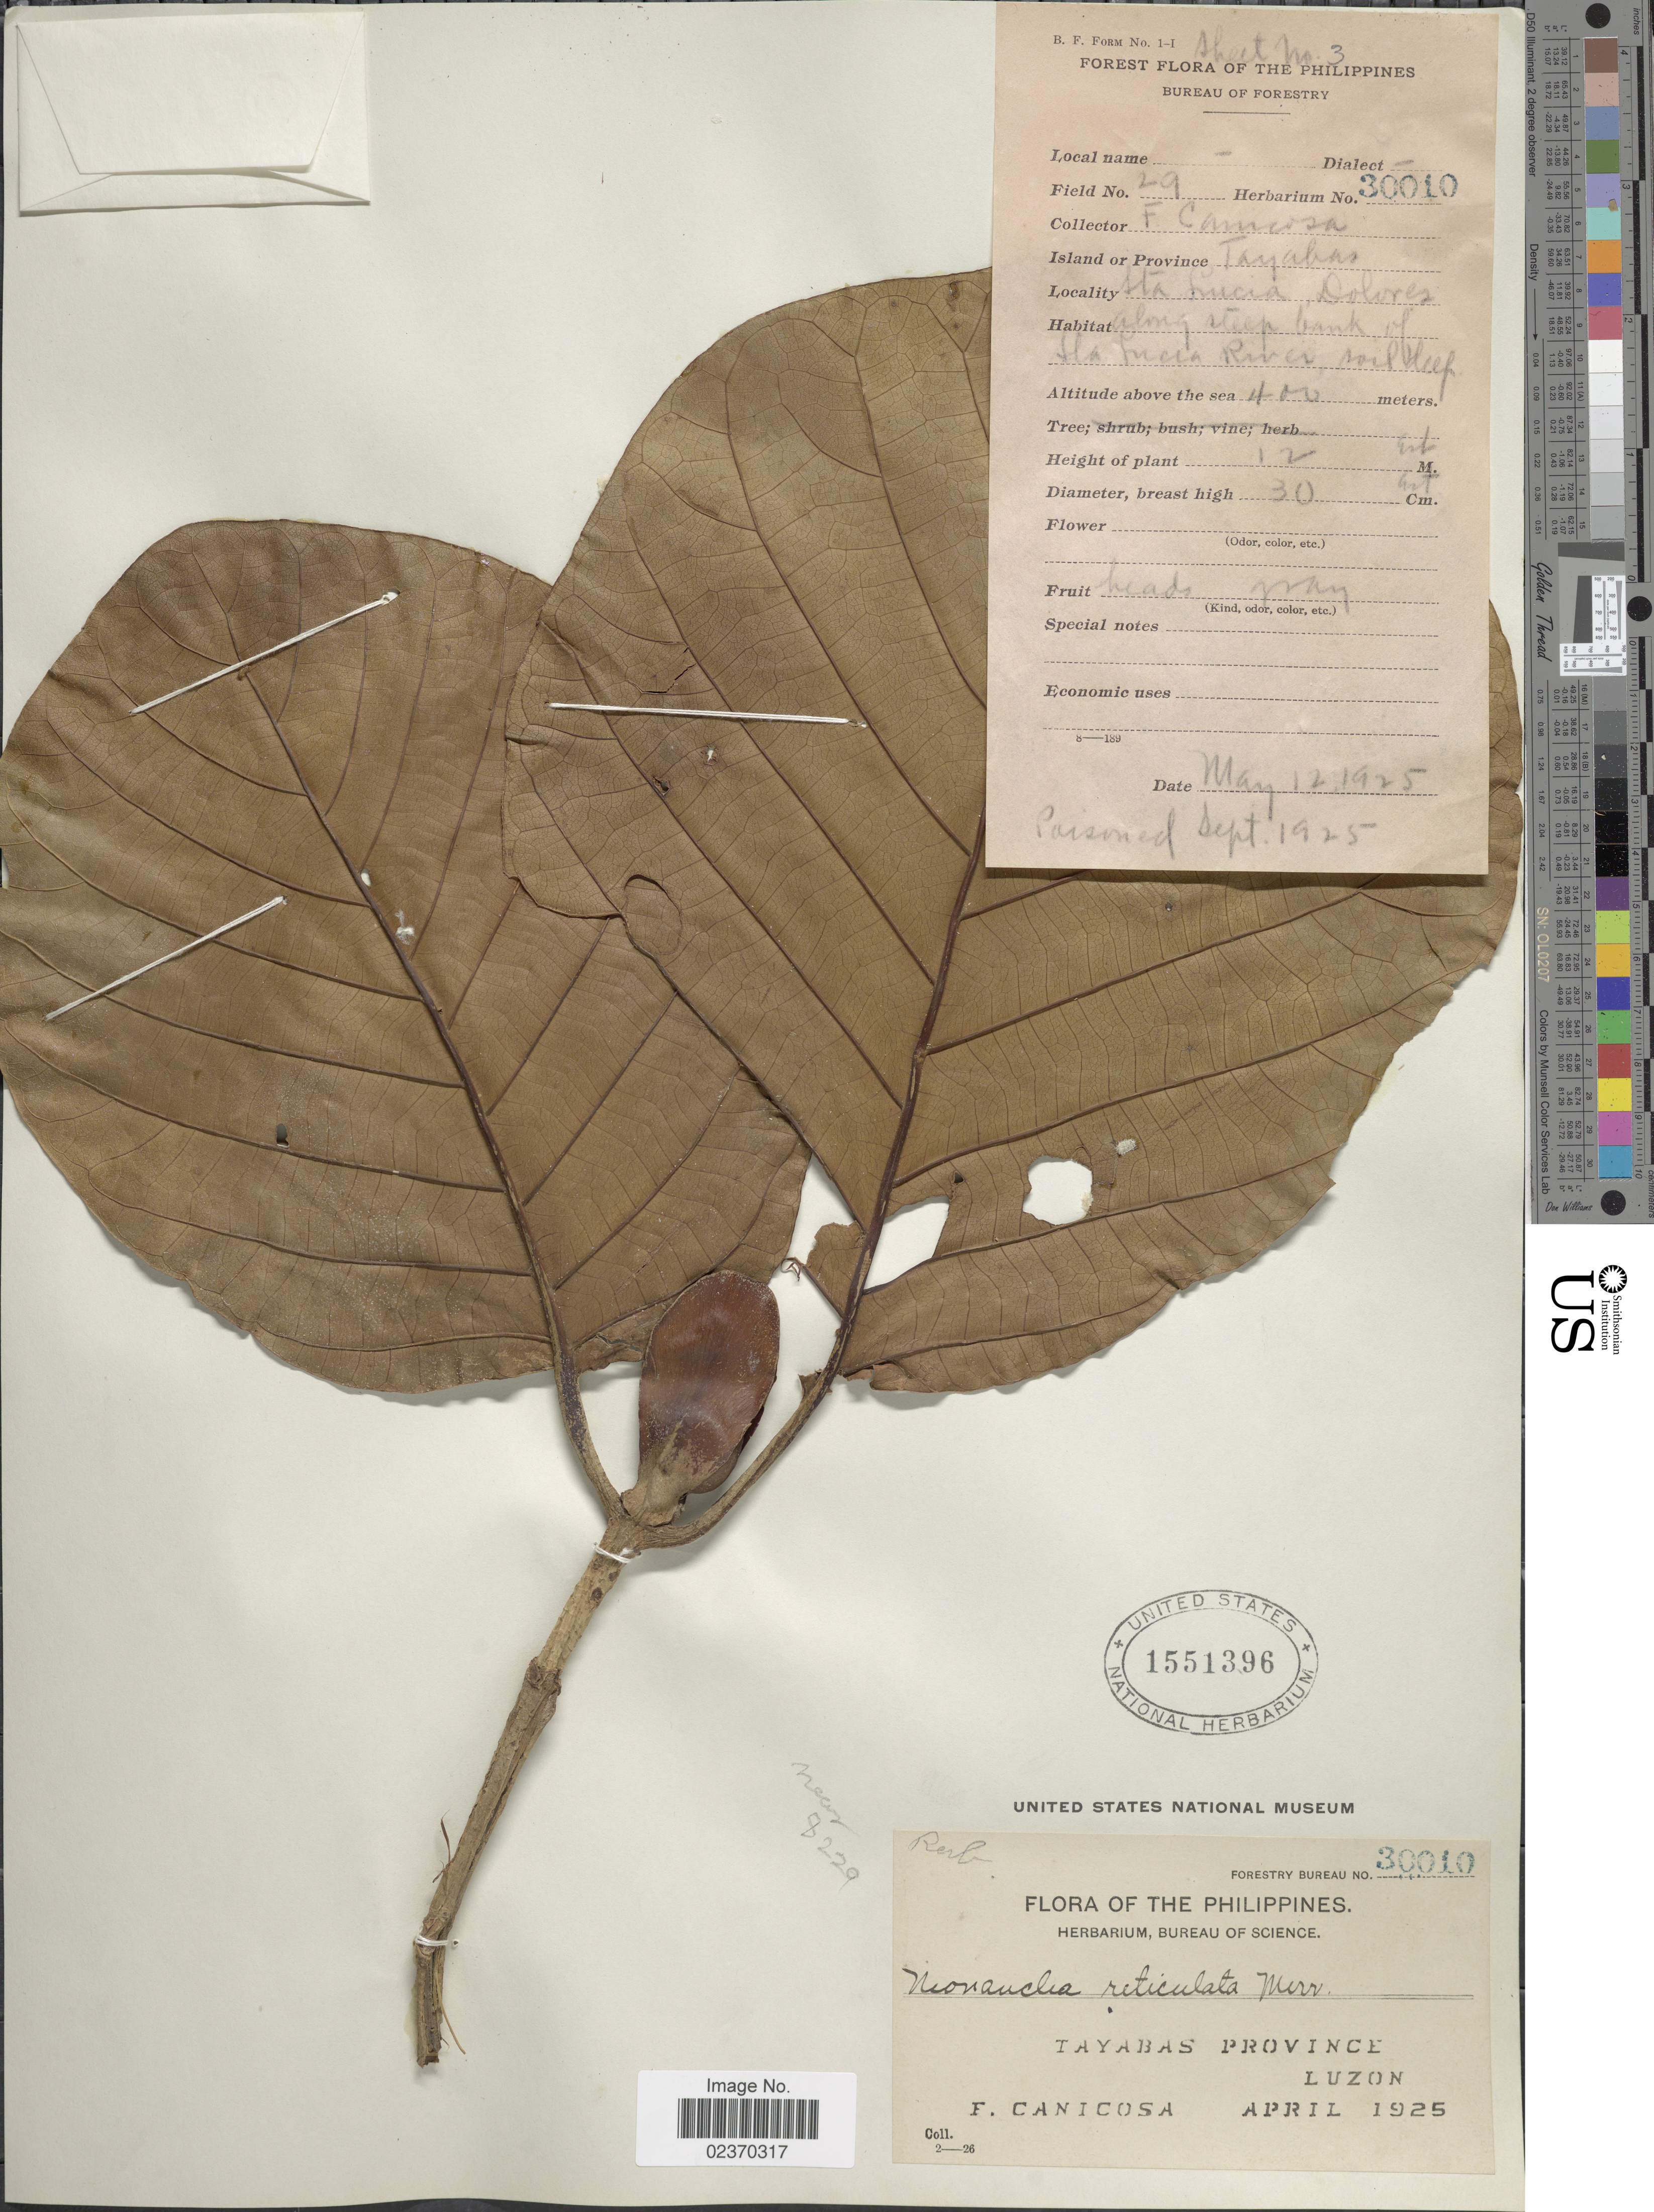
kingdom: Plantae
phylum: Tracheophyta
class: Magnoliopsida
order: Gentianales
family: Rubiaceae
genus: Neonauclea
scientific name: Neonauclea reticulata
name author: (Havil.) Merr.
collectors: F. Canicosa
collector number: Forestry Bureau 30010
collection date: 1925-04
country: Philippines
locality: Tayabas Province, Luzon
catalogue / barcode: US 1551396